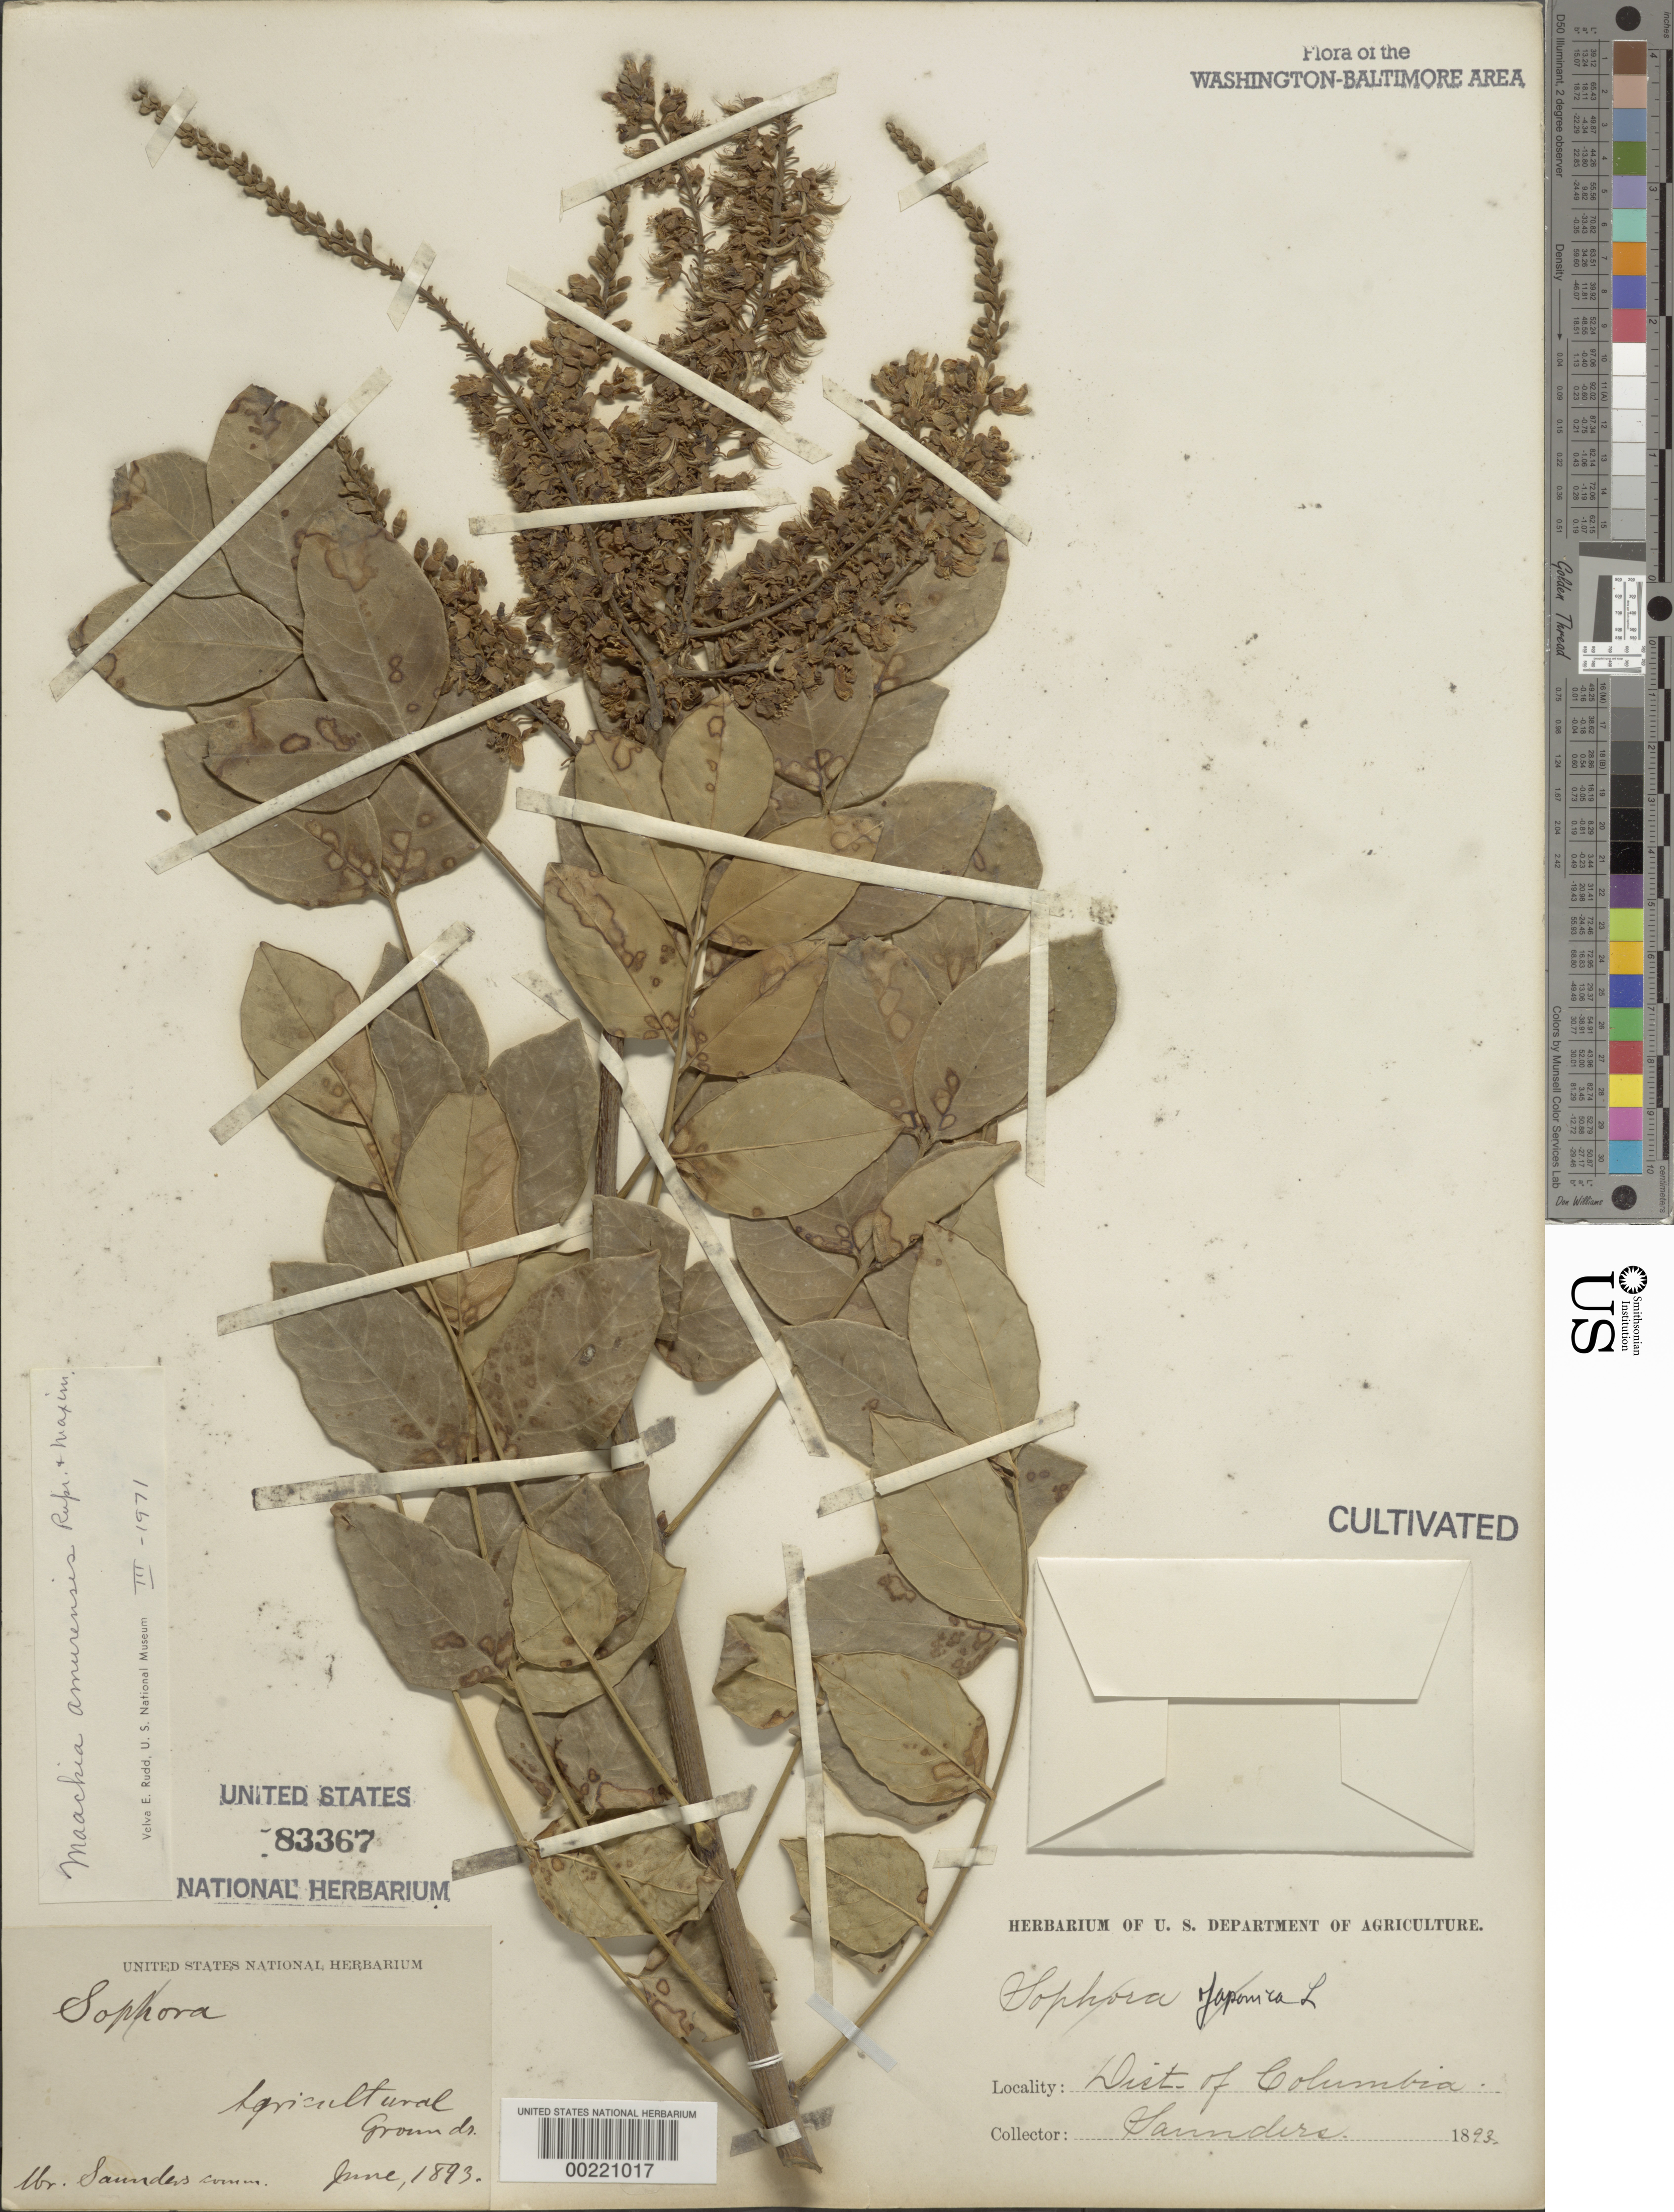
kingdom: Plantae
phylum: Tracheophyta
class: Magnoliopsida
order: Fabales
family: Fabaceae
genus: Maackia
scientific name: Maackia amurensis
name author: Rupr.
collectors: -. Saunders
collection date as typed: Jun 1893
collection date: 1893-06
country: United States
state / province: District of Columbia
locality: Department of Agriculture grounds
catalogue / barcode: US 83367